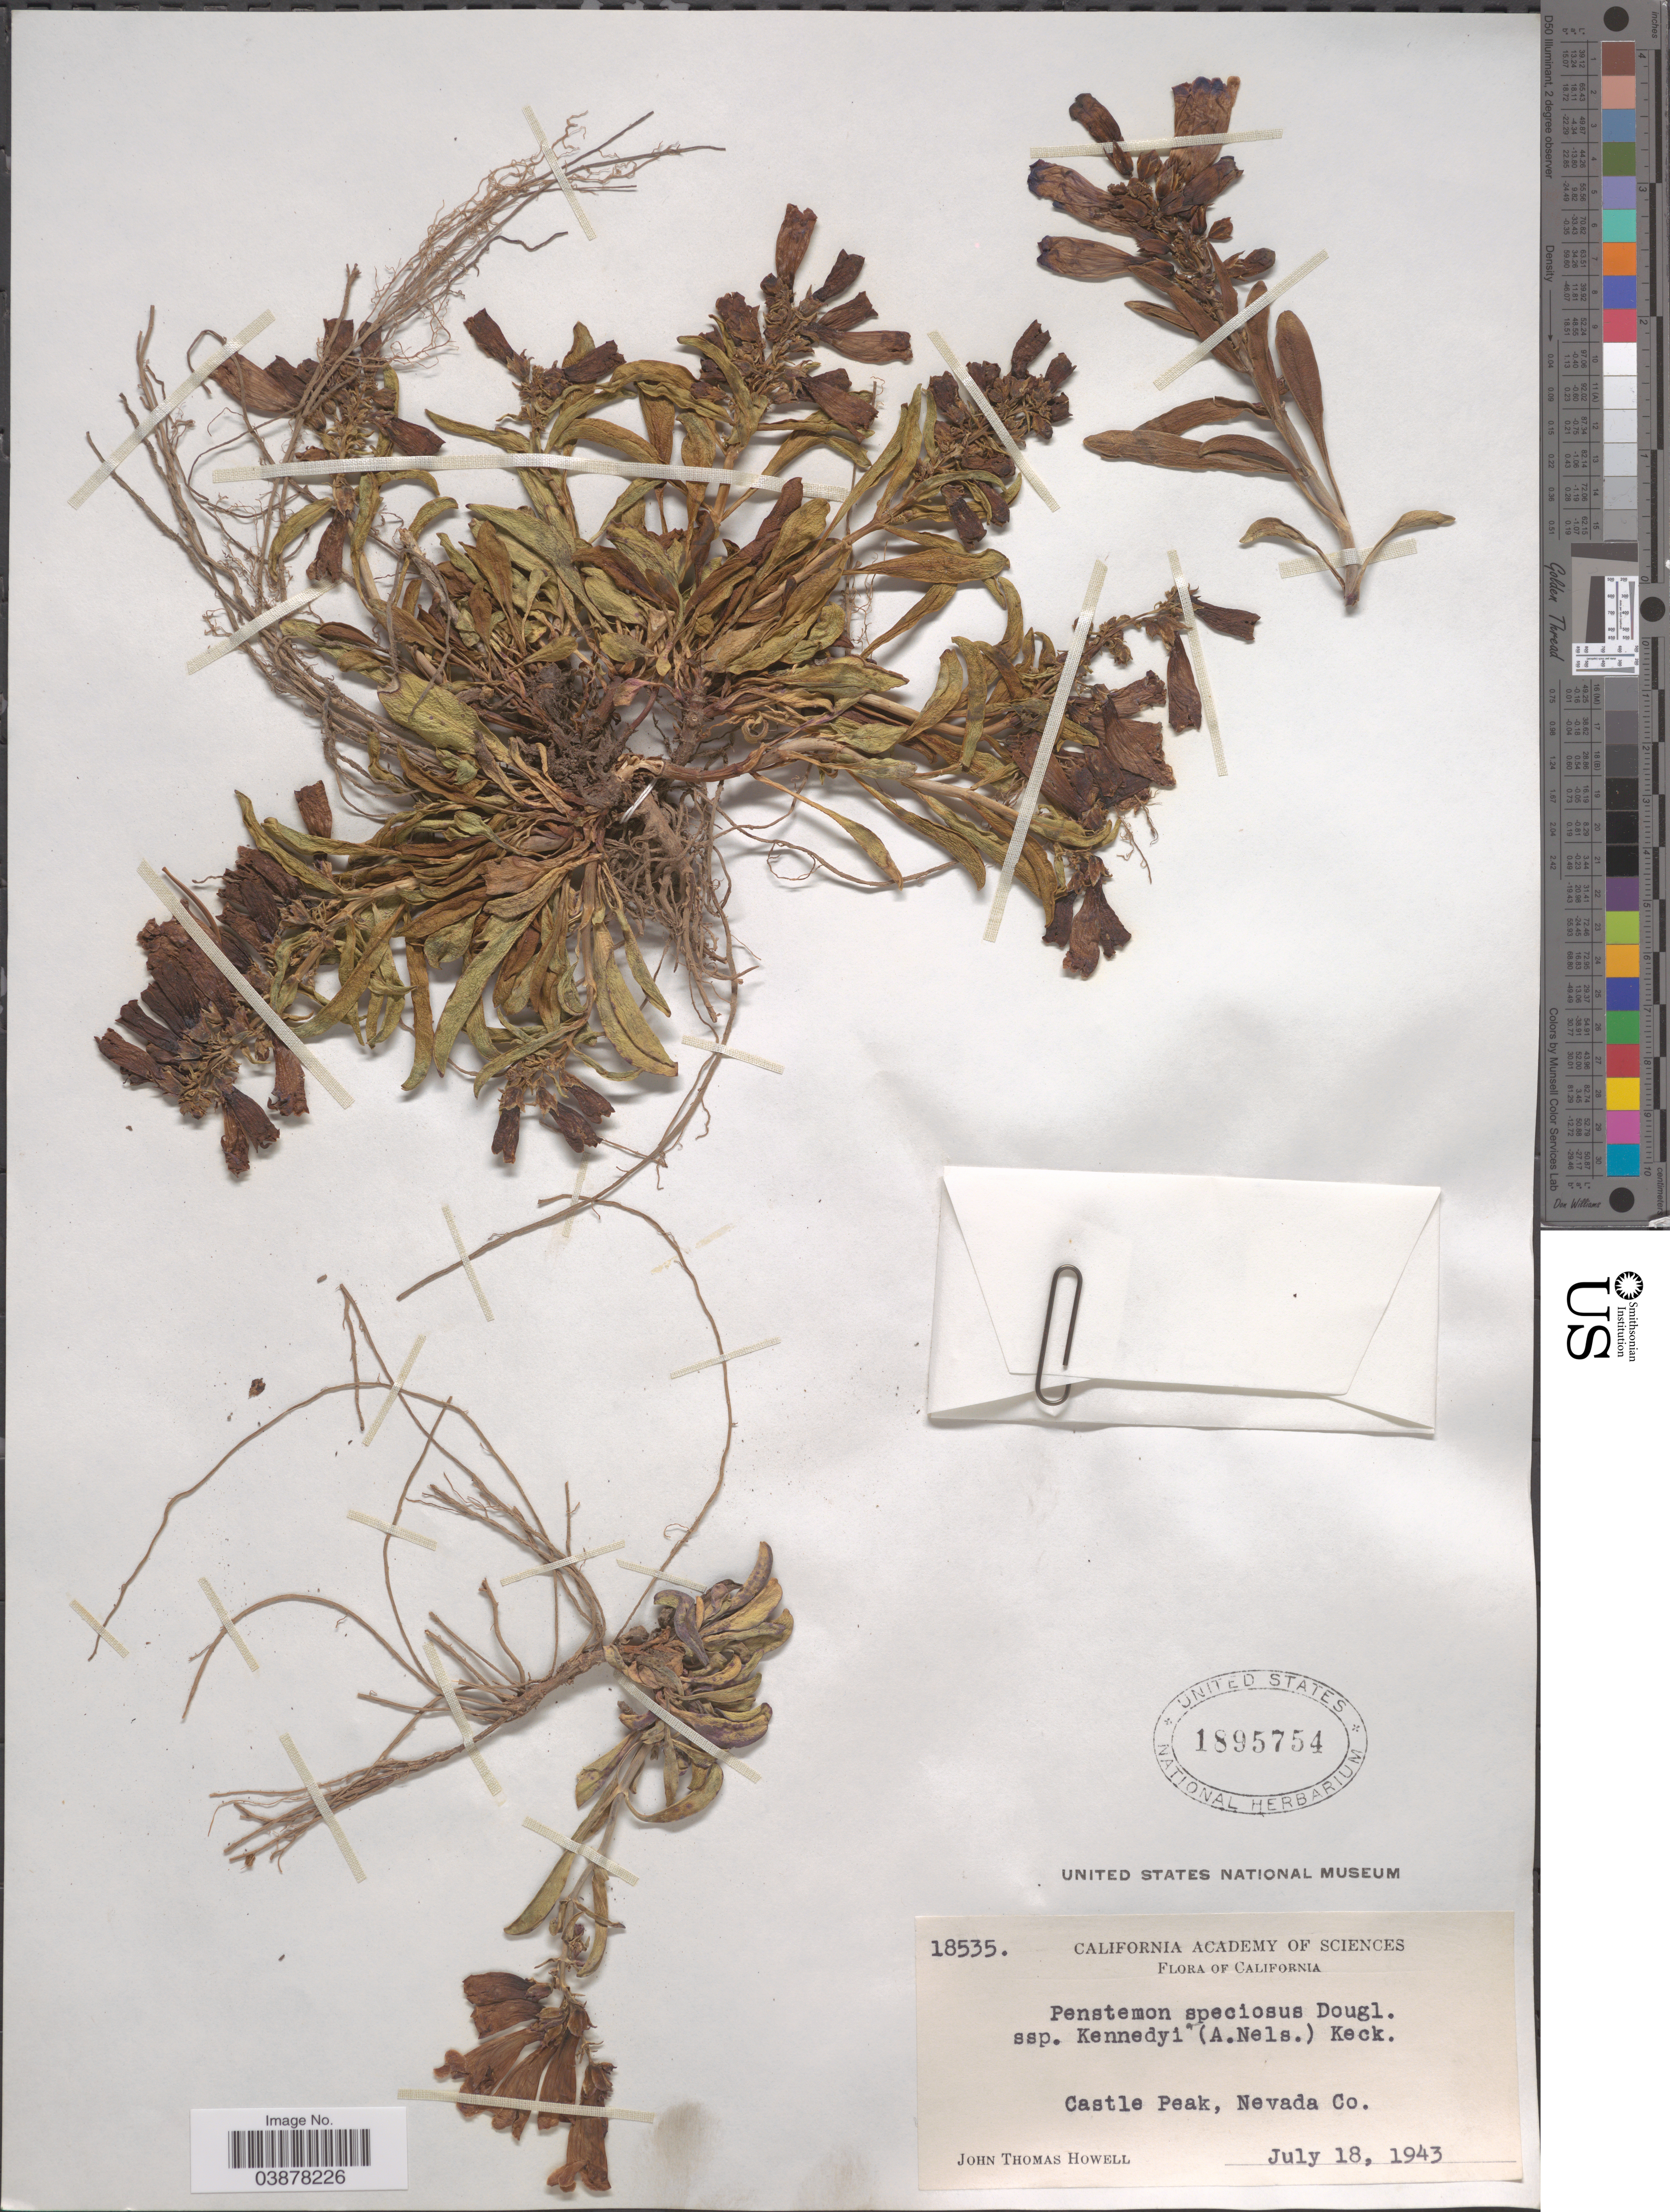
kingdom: Plantae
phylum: Tracheophyta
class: Magnoliopsida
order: Lamiales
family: Plantaginaceae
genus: Penstemon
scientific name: Penstemon speciosus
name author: Douglas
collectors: J. T. Howell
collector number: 18535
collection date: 1943-07-18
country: United States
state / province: California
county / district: Nevada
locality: Castle Peak, Nevada Co.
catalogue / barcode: US 1895754